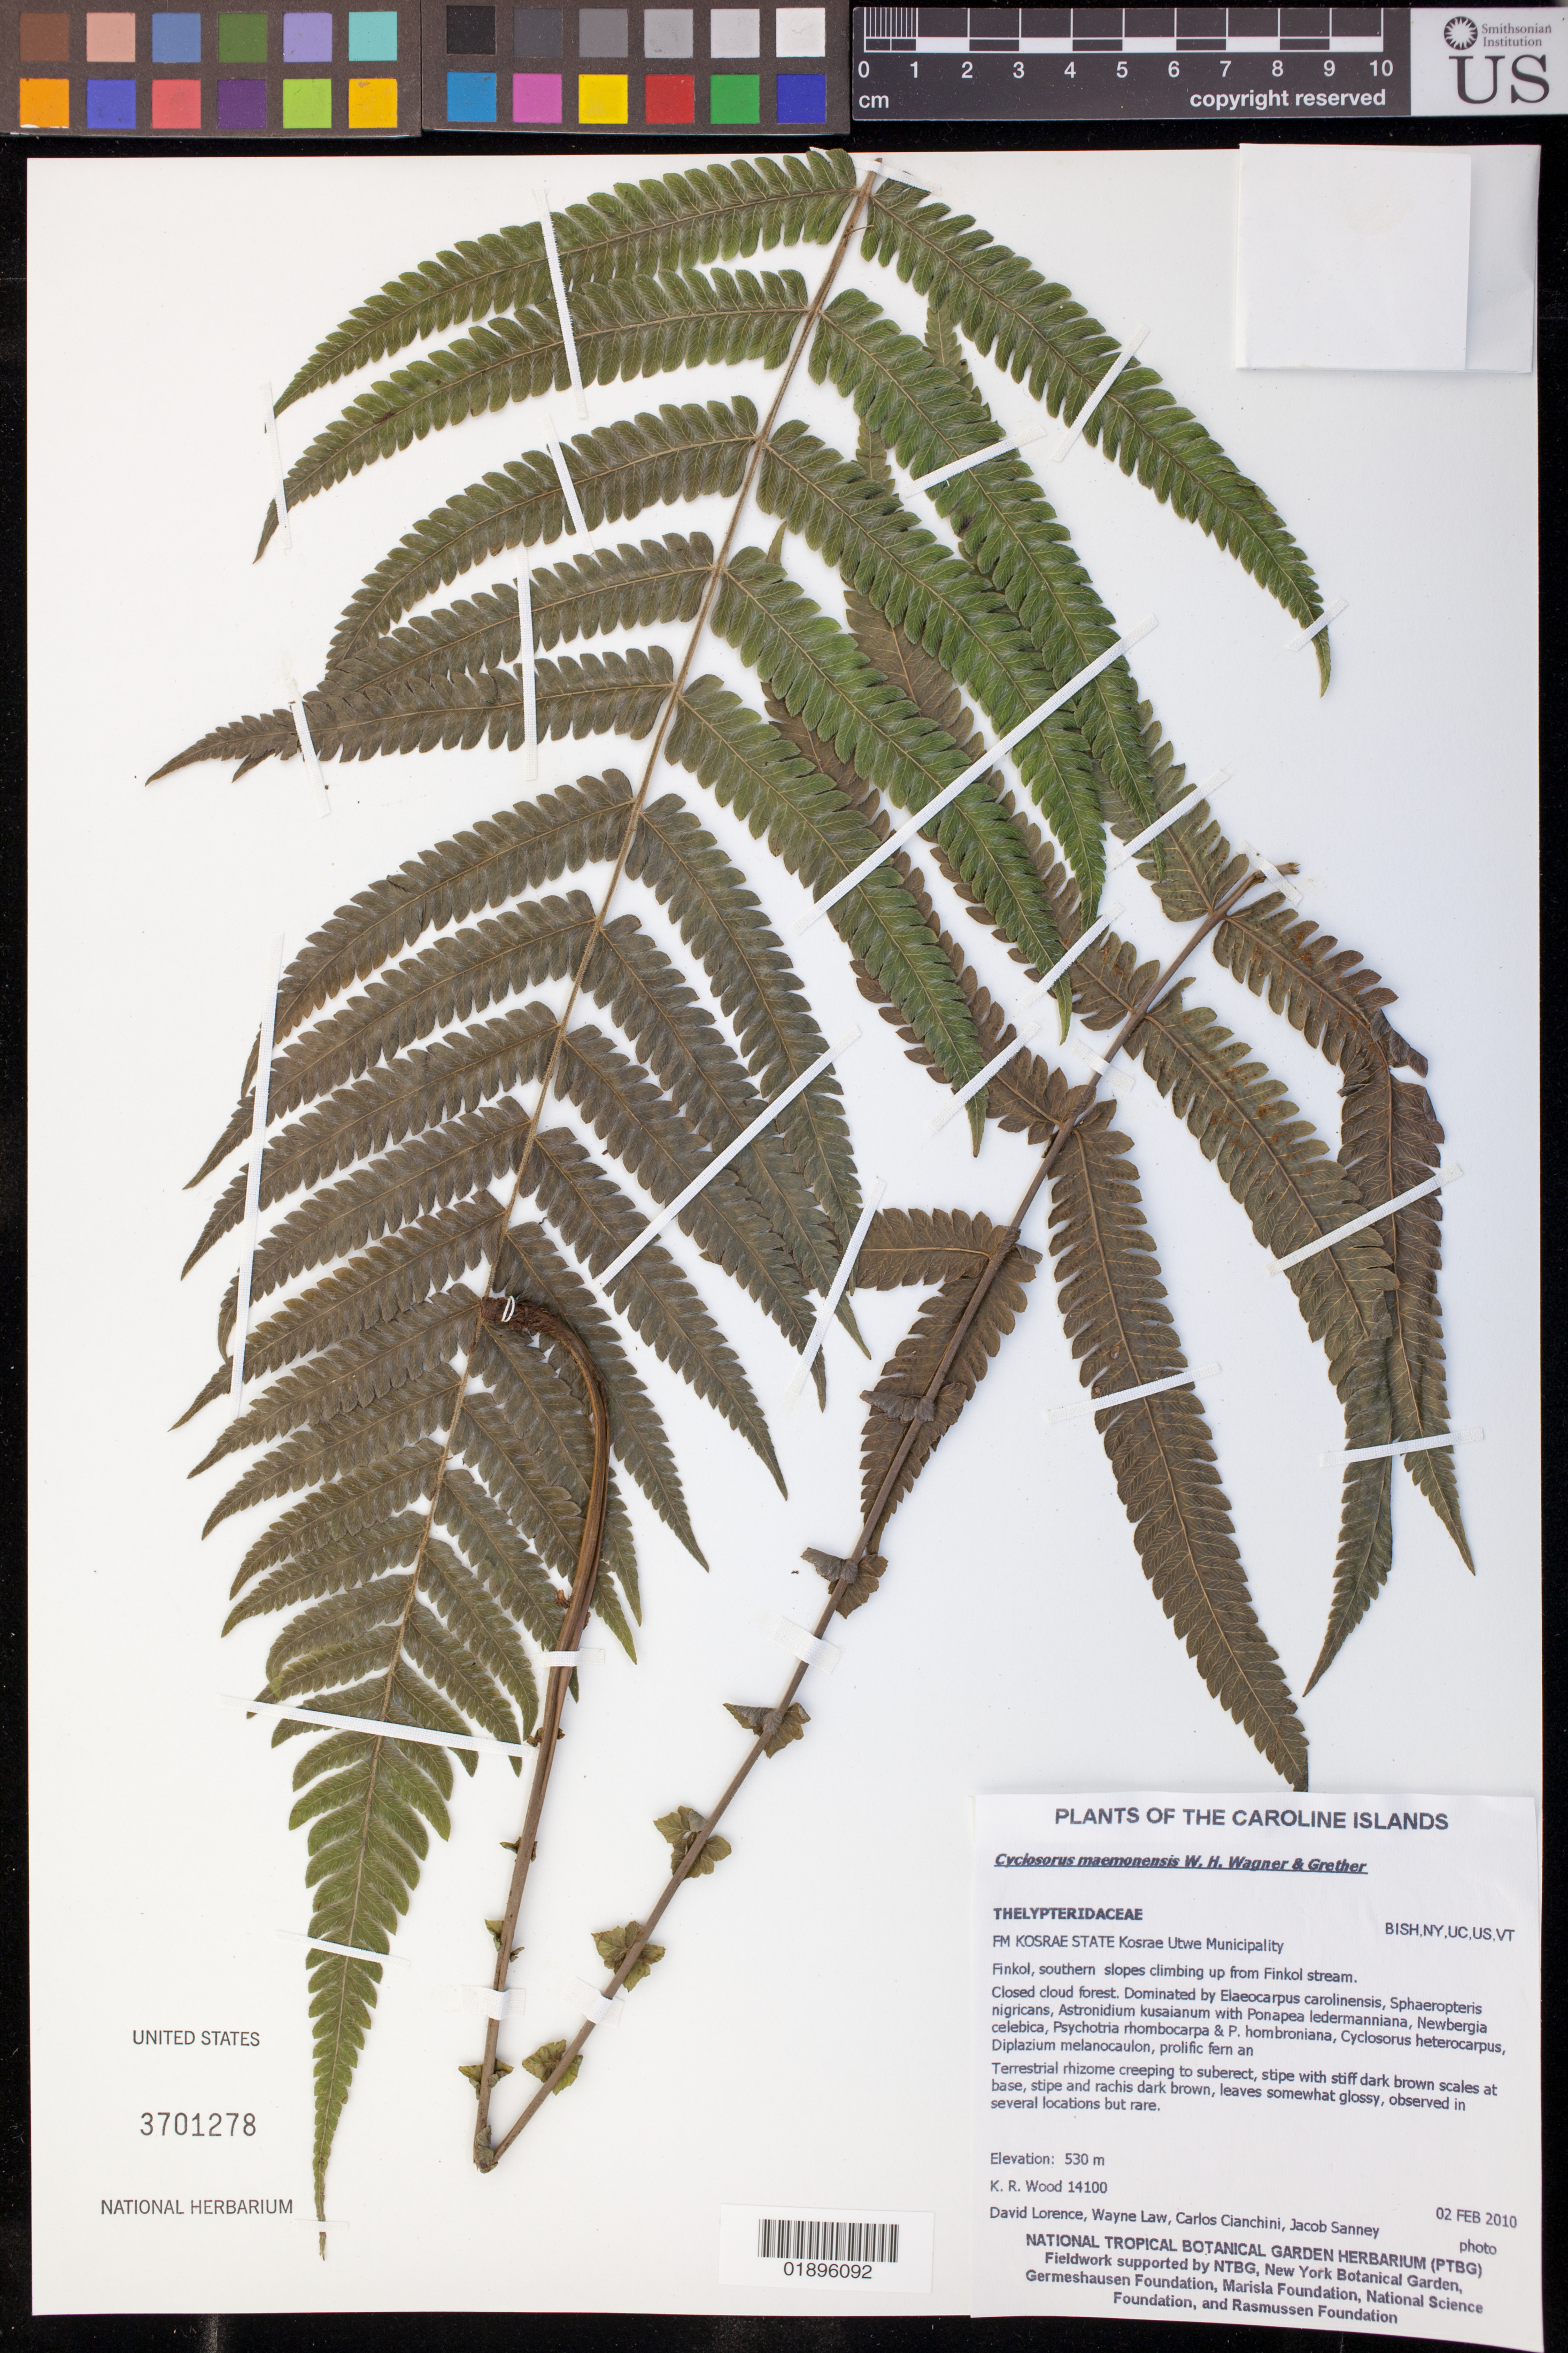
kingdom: Plantae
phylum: Tracheophyta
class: Polypodiopsida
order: Polypodiales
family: Thelypteridaceae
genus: Cyclosorus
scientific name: Cyclosorus maemonensis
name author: W.H. Wagner & Grether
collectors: K. R. Wood, D. Lorence, W. Law, C. Cianchini & J. Sanney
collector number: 14100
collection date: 2010-02-02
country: Micronesia, Federated States of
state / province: Kosrae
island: Kosrae [Kusaie]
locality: Kosrae Utwe Municipality, Finkol, southern slopes climbing up from Finkol stream.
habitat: Closed cloud forest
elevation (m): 530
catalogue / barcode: US 3701278